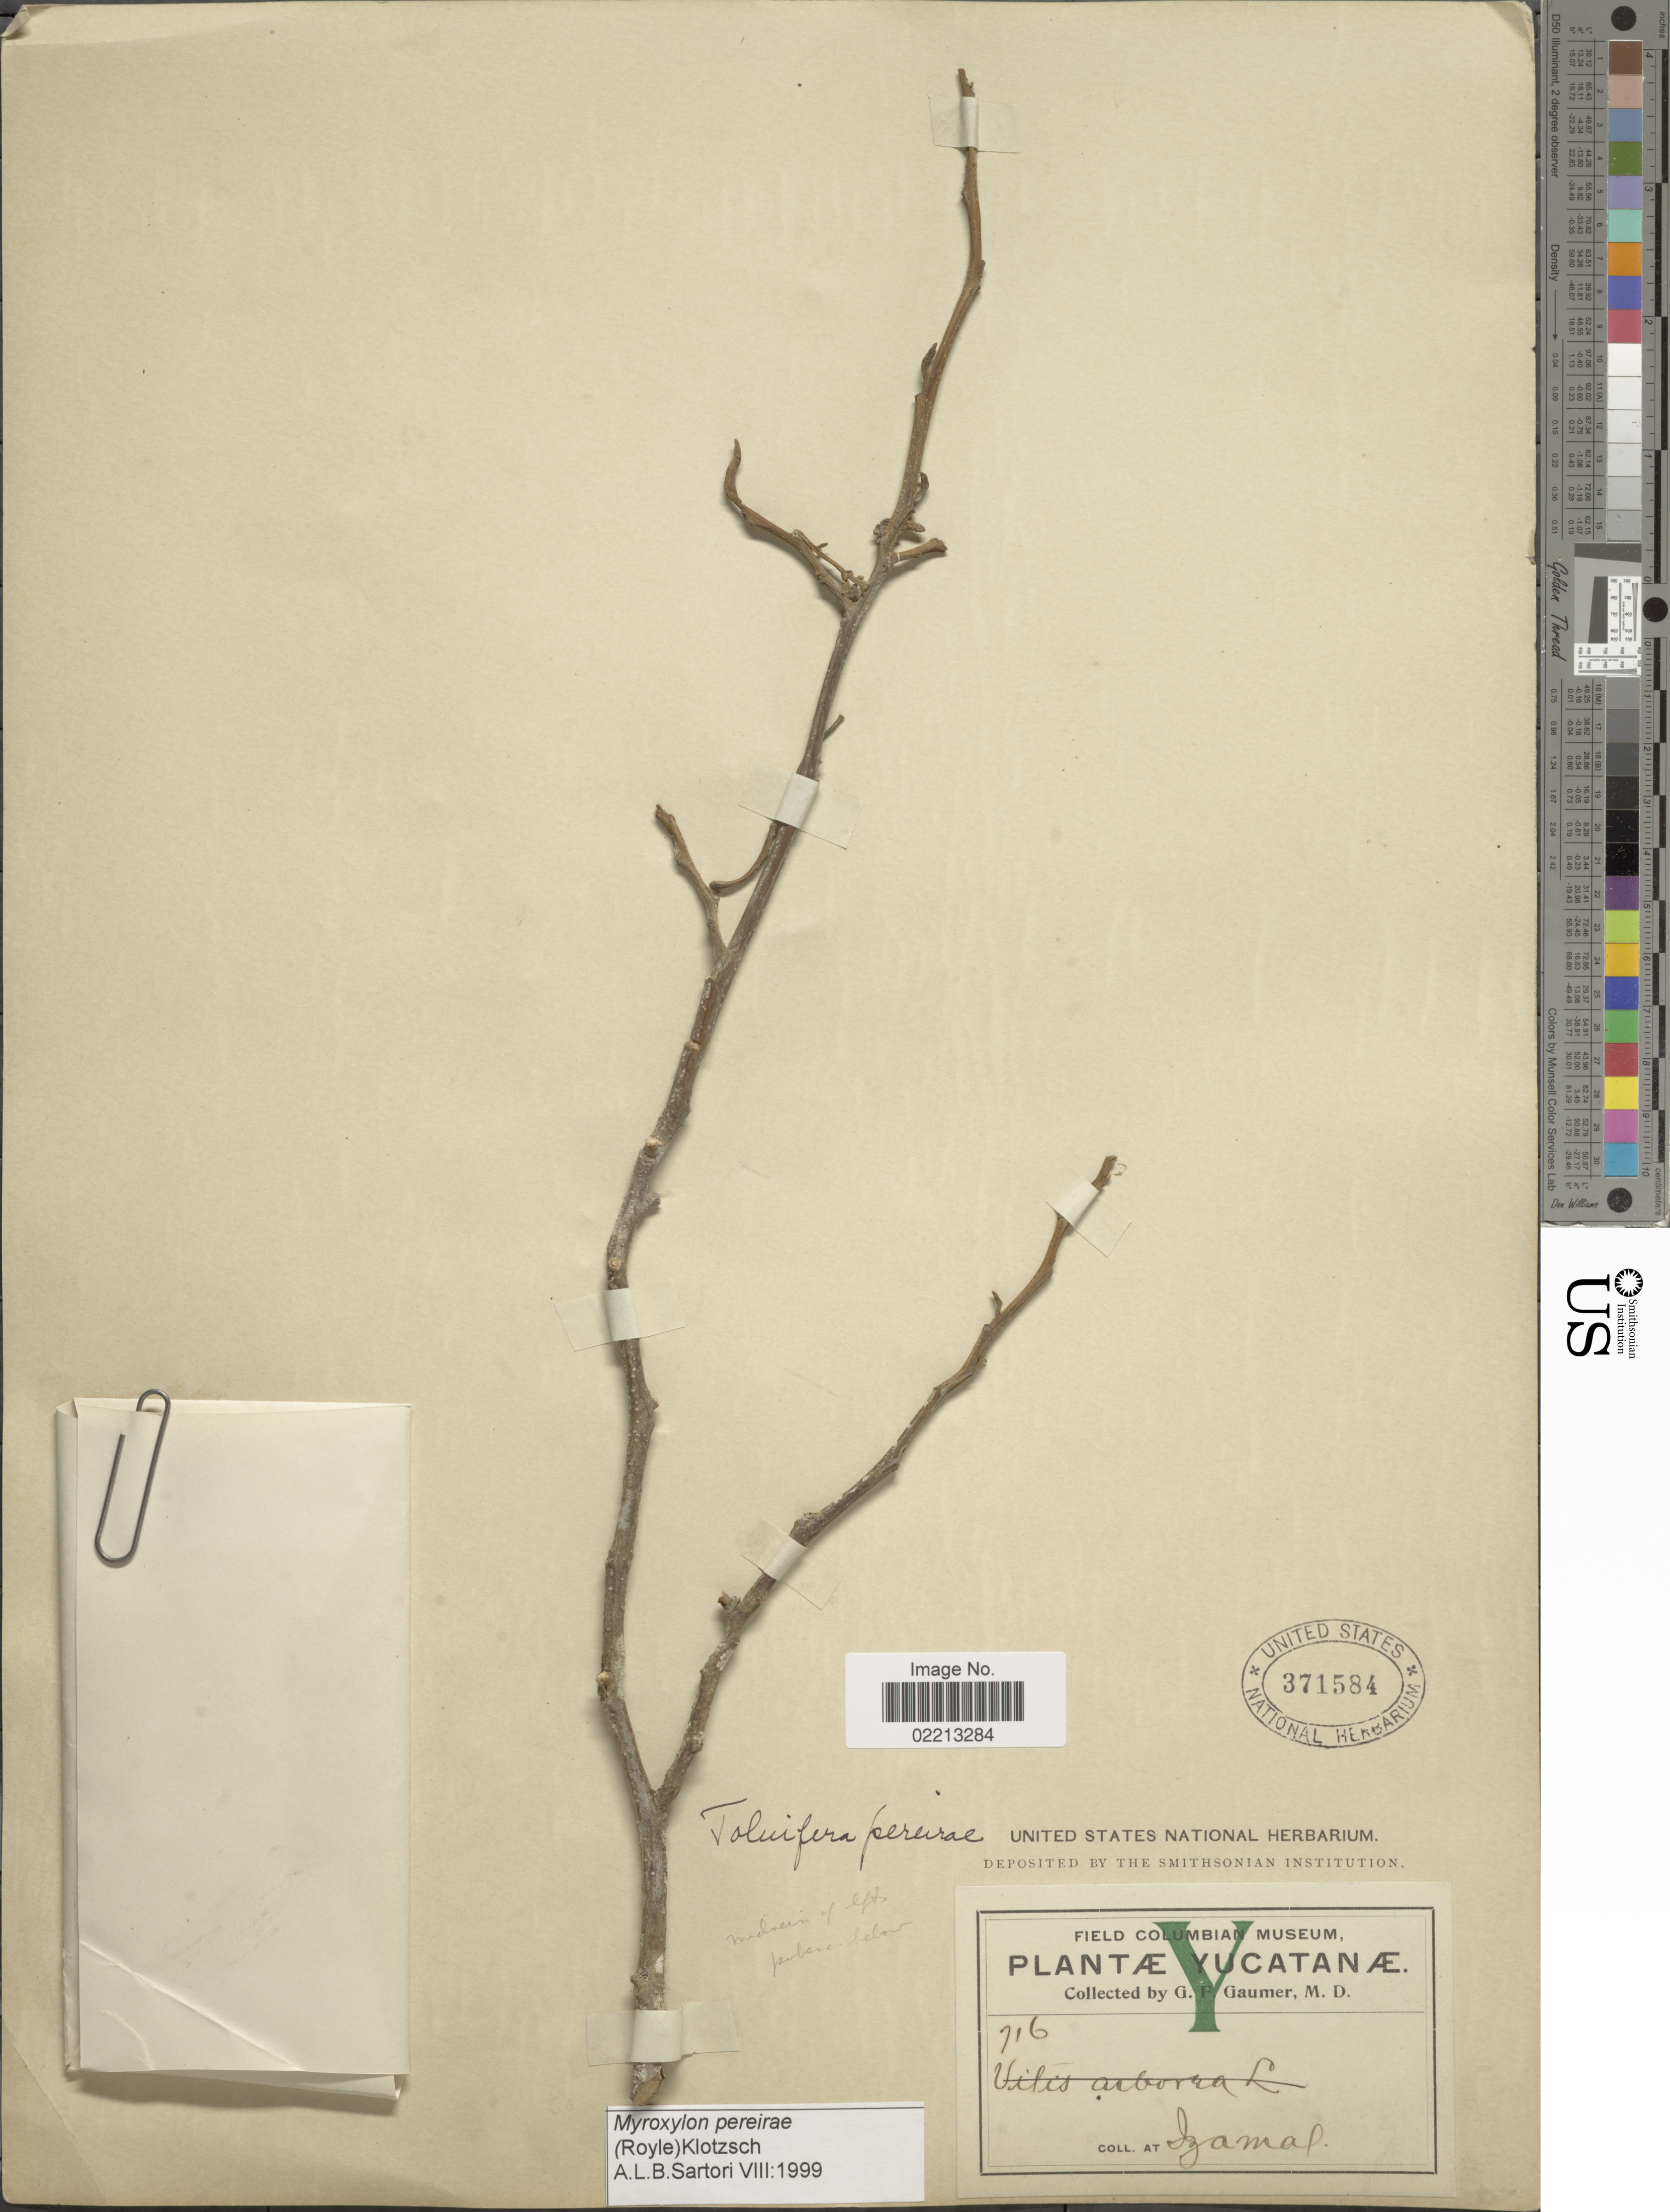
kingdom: Plantae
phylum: Tracheophyta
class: Magnoliopsida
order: Fabales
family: Fabaceae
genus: Myroxylon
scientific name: Myroxylon pereirae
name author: (Royle) Klotzsch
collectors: G. F. Gaumer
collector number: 716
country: Mexico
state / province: Yucatán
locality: Izamal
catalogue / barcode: US 371584